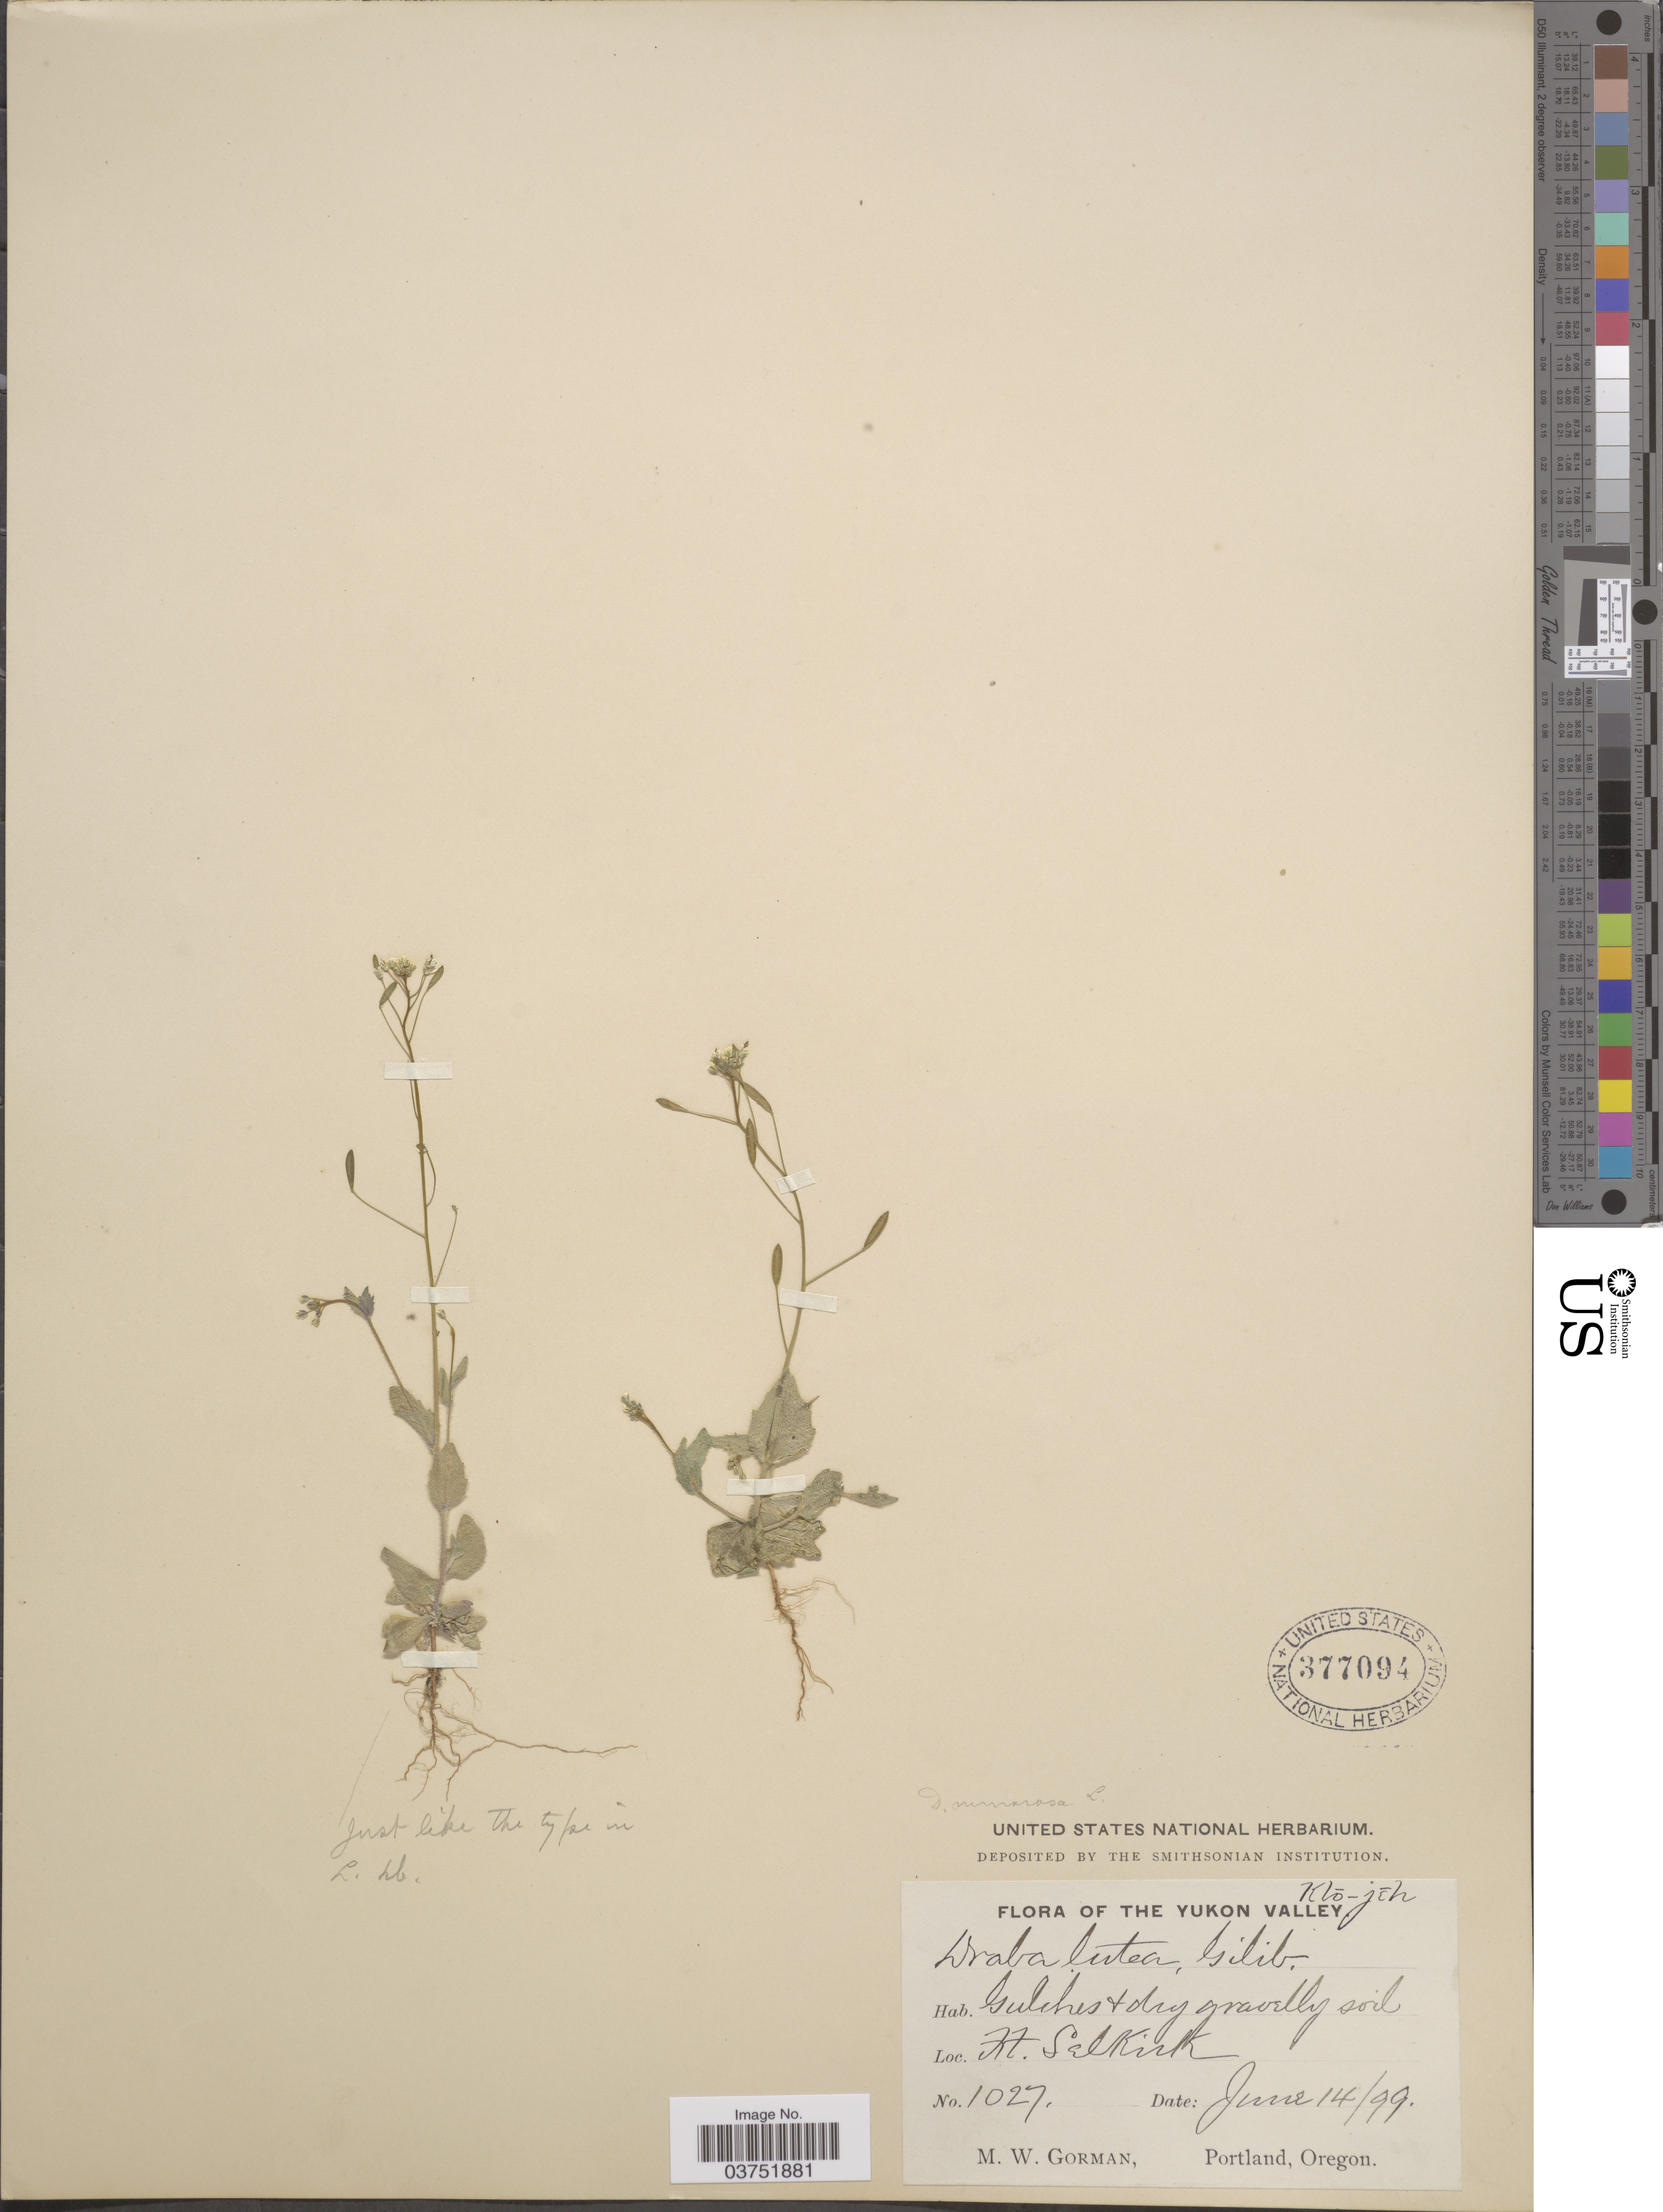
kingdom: Plantae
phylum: Tracheophyta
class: Magnoliopsida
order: Brassicales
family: Brassicaceae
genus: Draba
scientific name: Draba nemorosa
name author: L.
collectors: M. W. Gorman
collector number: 1027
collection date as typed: Transcribed d/m/y: 14/6/99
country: Canada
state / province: Yukon Territory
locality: The Yukon Valley. Ft Selkirk.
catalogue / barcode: US 377094